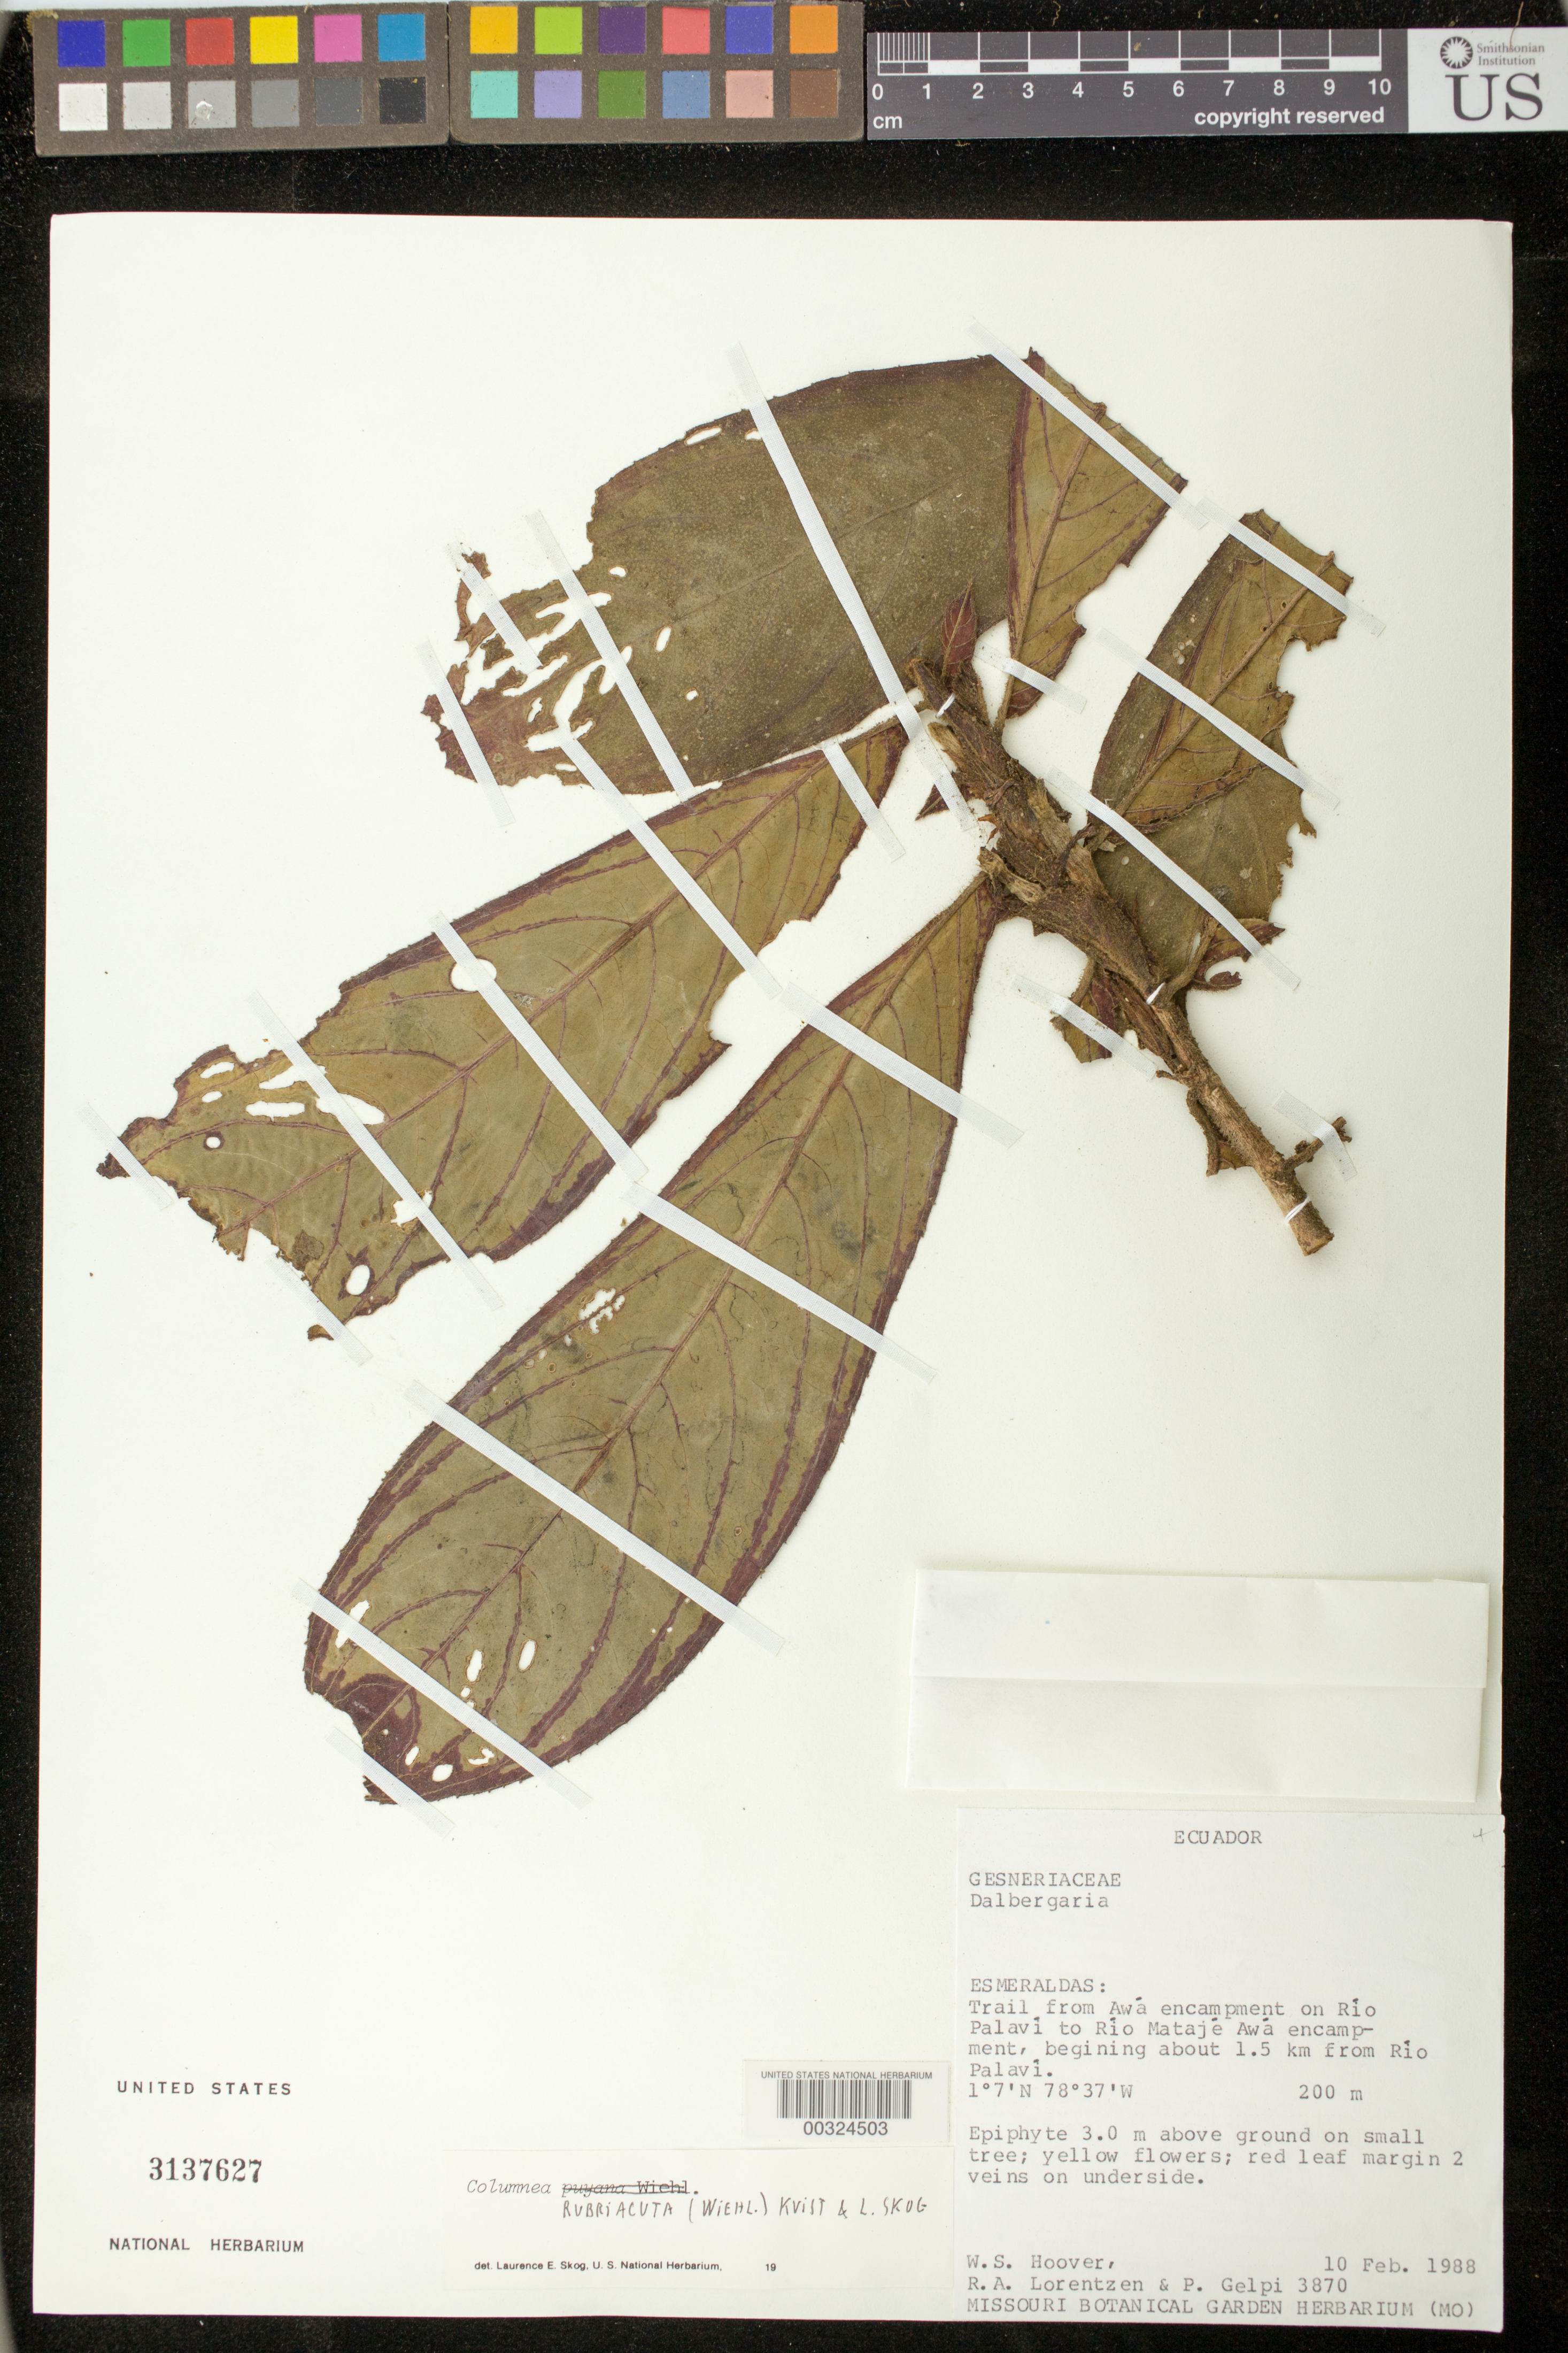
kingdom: Plantae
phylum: Tracheophyta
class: Magnoliopsida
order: Lamiales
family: Gesneriaceae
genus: Columnea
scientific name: Columnea rubriacuta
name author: (Wiehler) L.P. Kvist & L.E. Skog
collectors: W. S. Hoover, R. Lorentzen & P. Gelpi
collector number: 3870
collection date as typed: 10 Feb 1988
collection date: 1988-02-10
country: Ecuador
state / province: Esmeraldas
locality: Trail from Awa encampment on Rio Palavi to Rio Mataje Awa encampment, beginning about 1.5 km from Rio Palavi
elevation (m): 200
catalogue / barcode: US 3137627